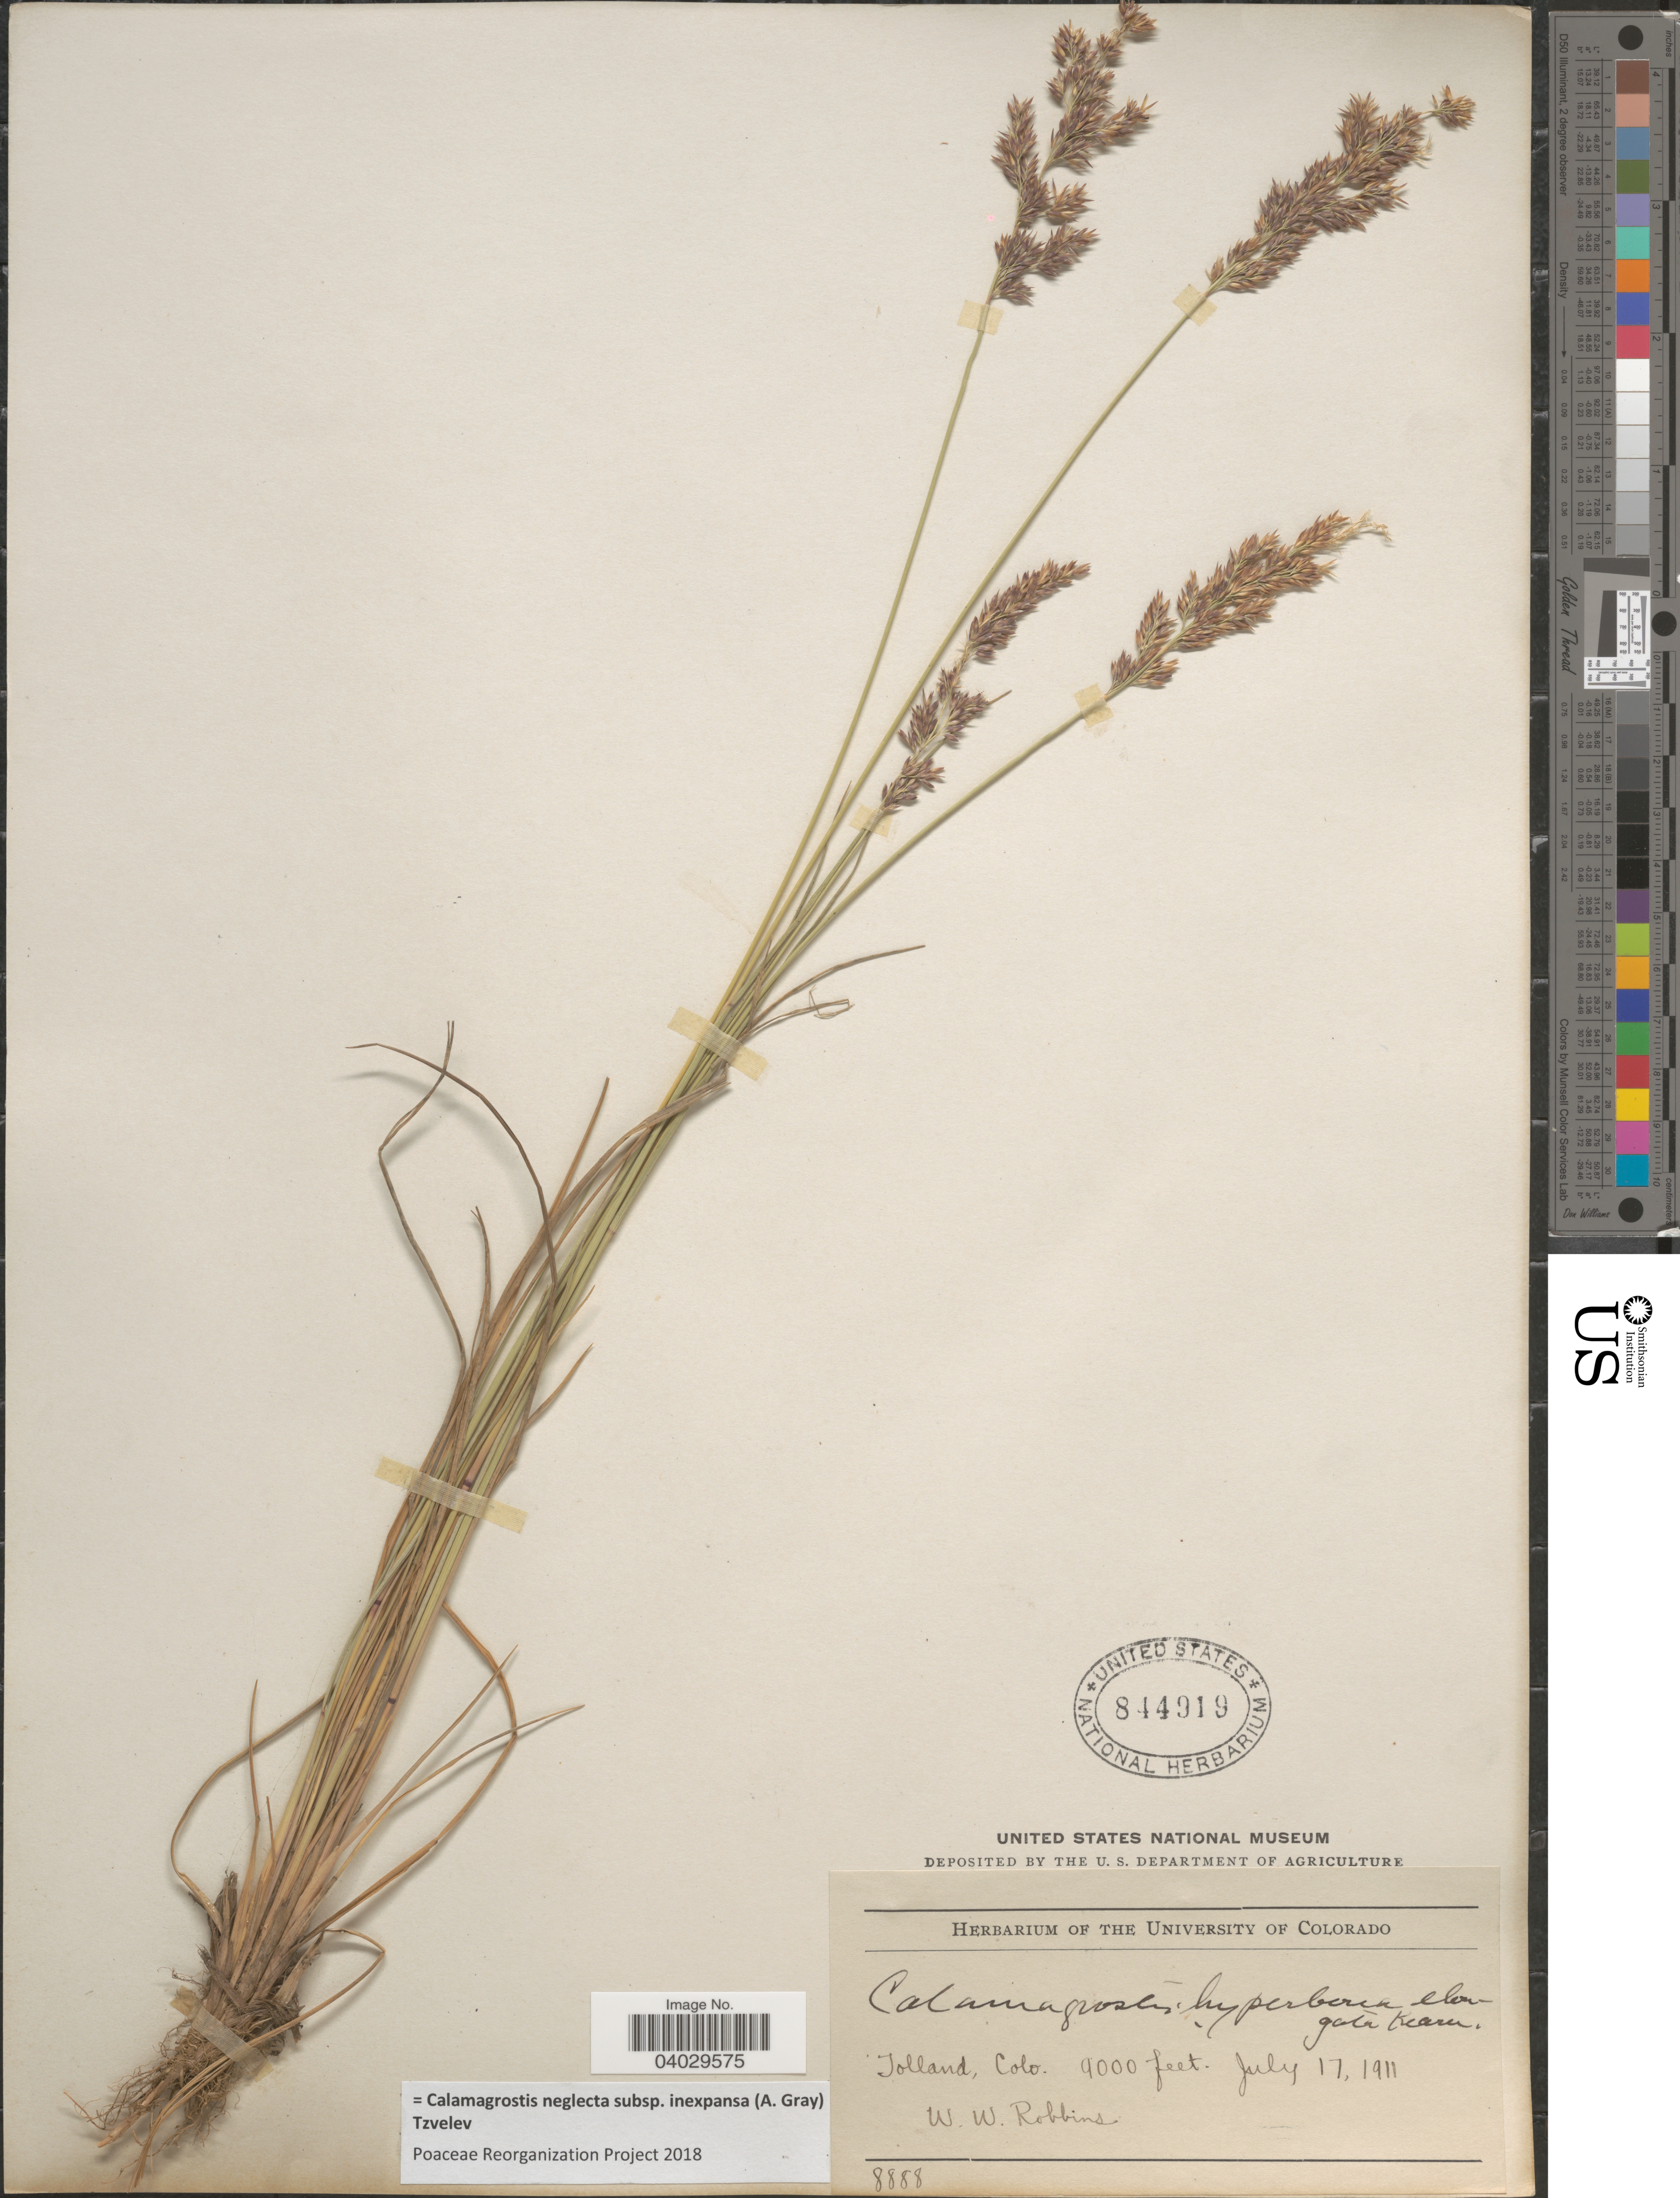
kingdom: Plantae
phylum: Tracheophyta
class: Liliopsida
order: Poales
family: Poaceae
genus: Calamagrostis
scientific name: Calamagrostis neglecta subsp. inexpansa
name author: (A. Gray) Tzvelev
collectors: W. Robbins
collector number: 8888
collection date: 1911-07-17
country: United States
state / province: Colorado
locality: Tolland.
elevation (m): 2743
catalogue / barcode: US 844919